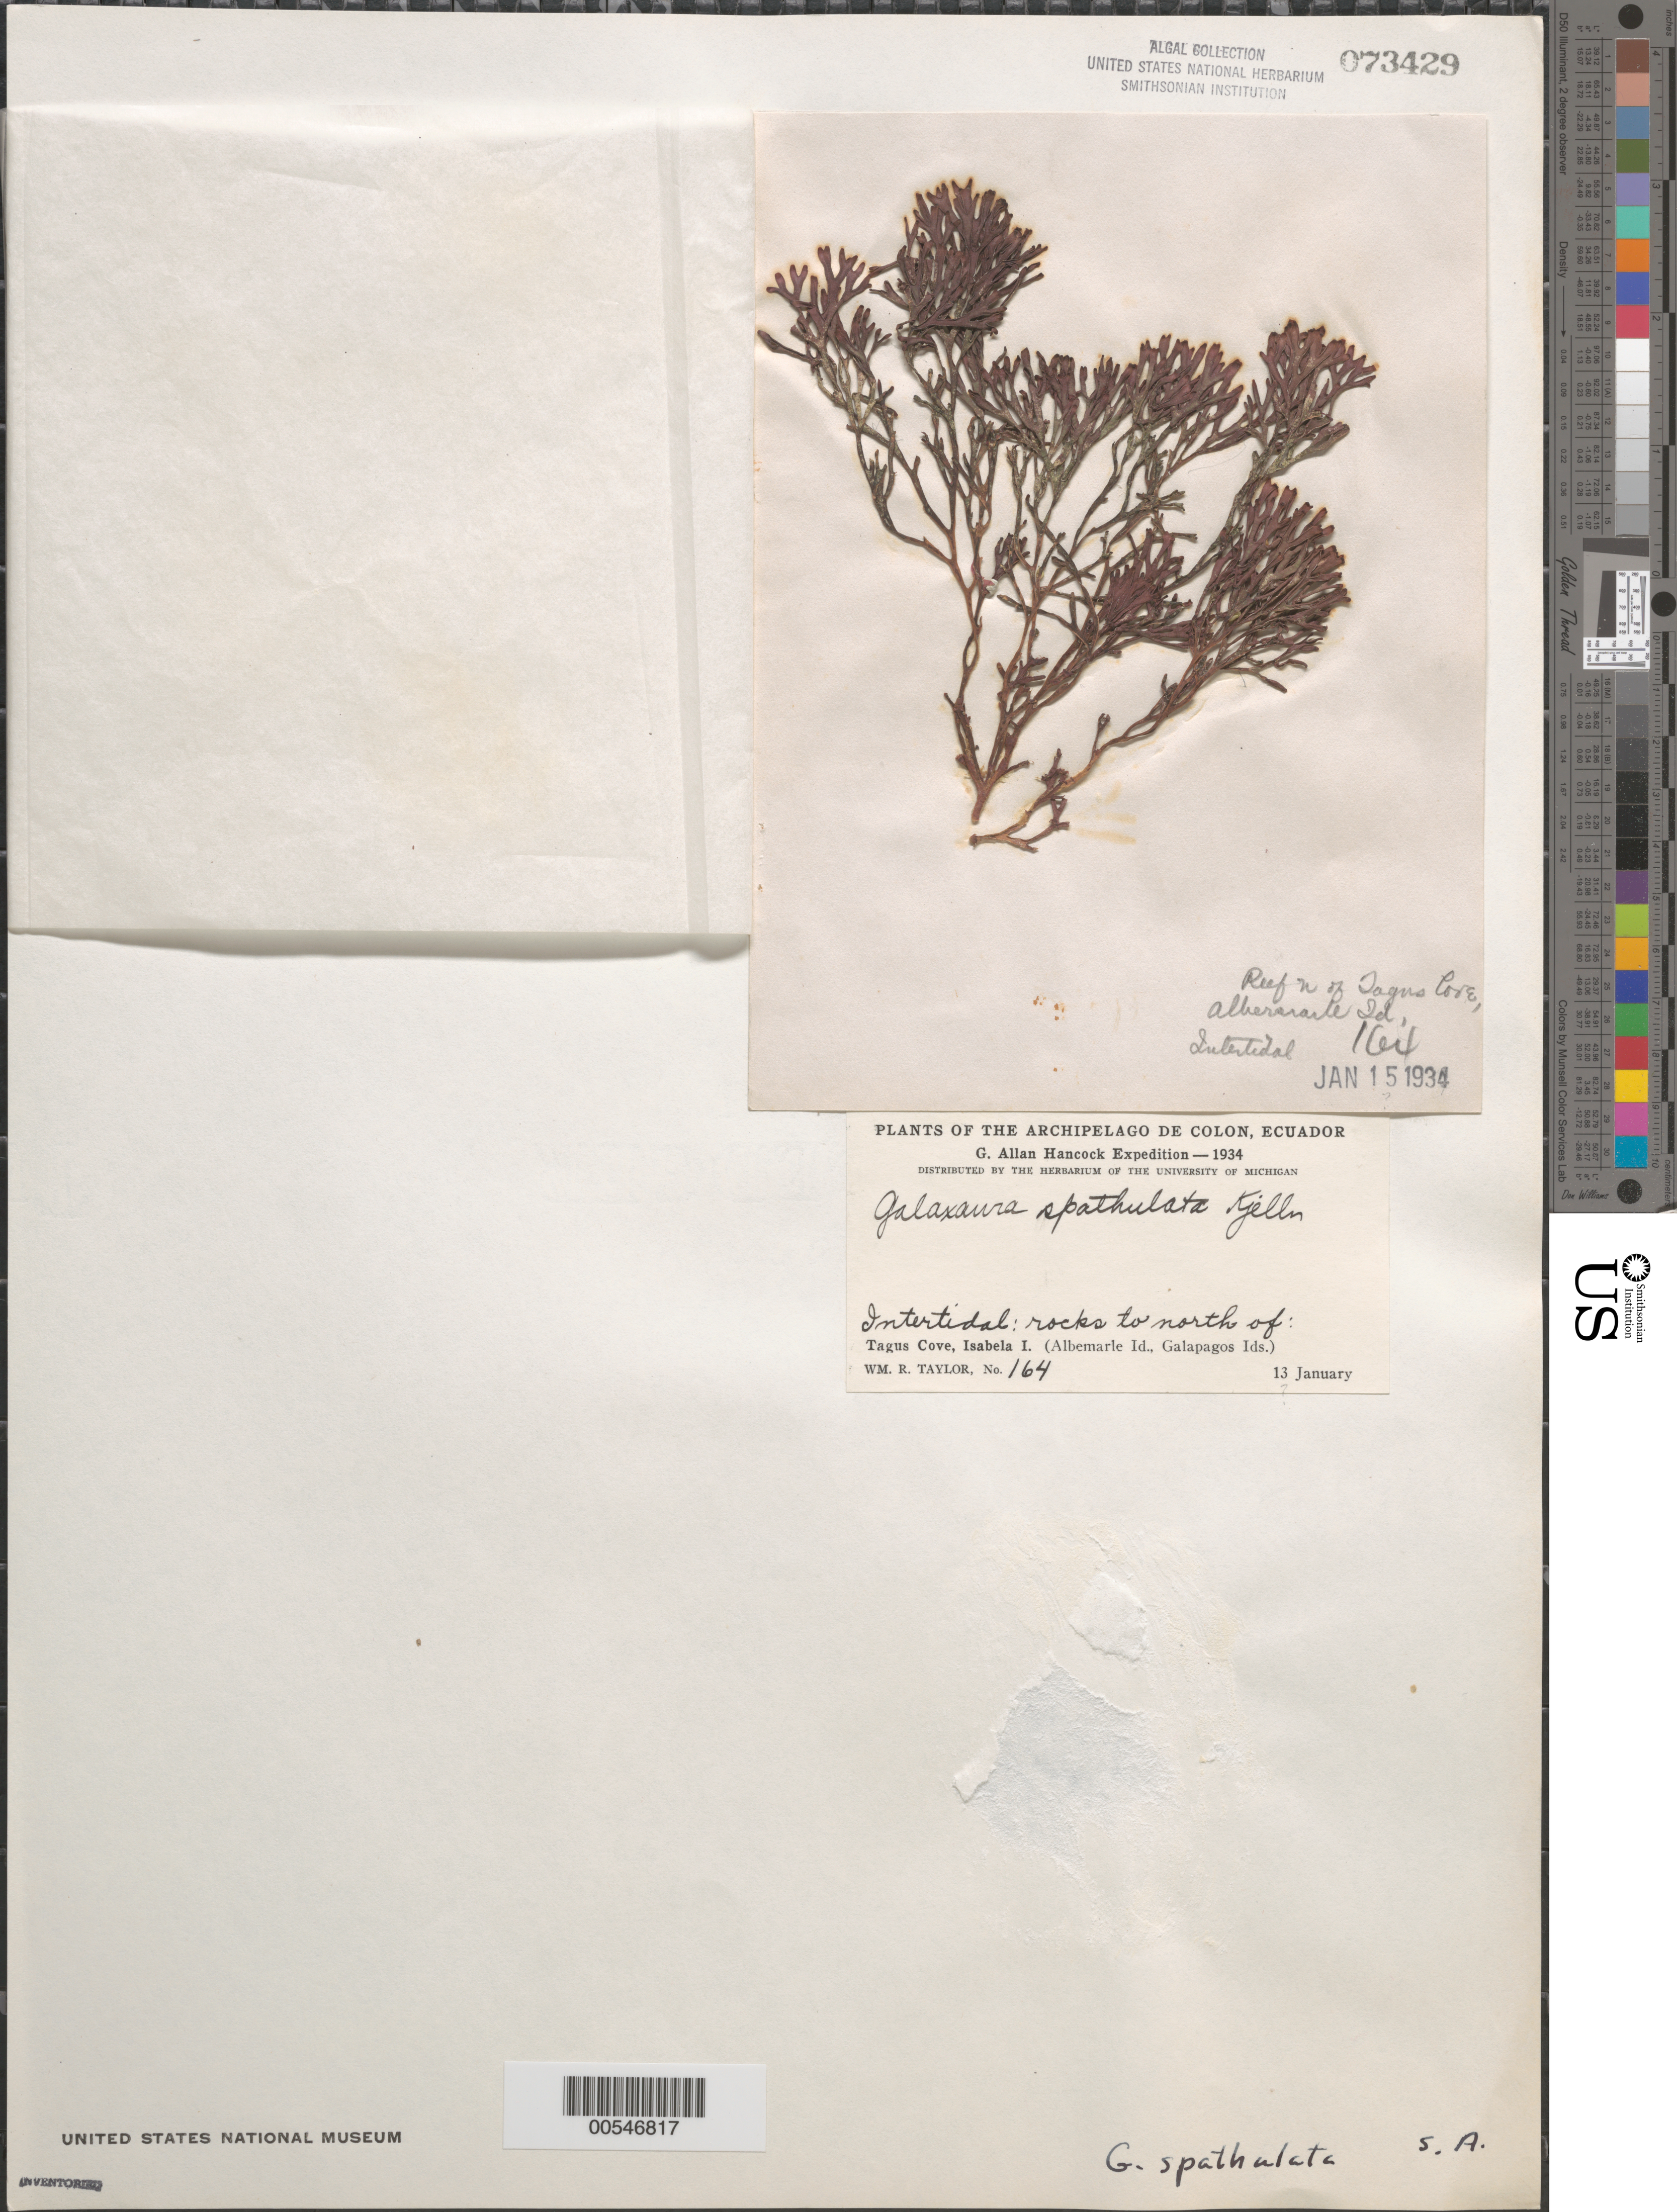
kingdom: Plantae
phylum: Rhodophyta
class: Florideophyceae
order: Nemaliales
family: Galaxauraceae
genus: Dichotomaria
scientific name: Dichotomaria spathulata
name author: (Kjellm.) A. Kurihara & Huisman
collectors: W. R. Taylor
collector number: WRT 34-164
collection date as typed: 13 Jan 1934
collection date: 1934-01-13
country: Ecuador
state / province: Colón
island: Isabela [Albemarle]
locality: Tagus Cove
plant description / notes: G. Allan Hancock Expedition, 1934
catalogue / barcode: US 73429